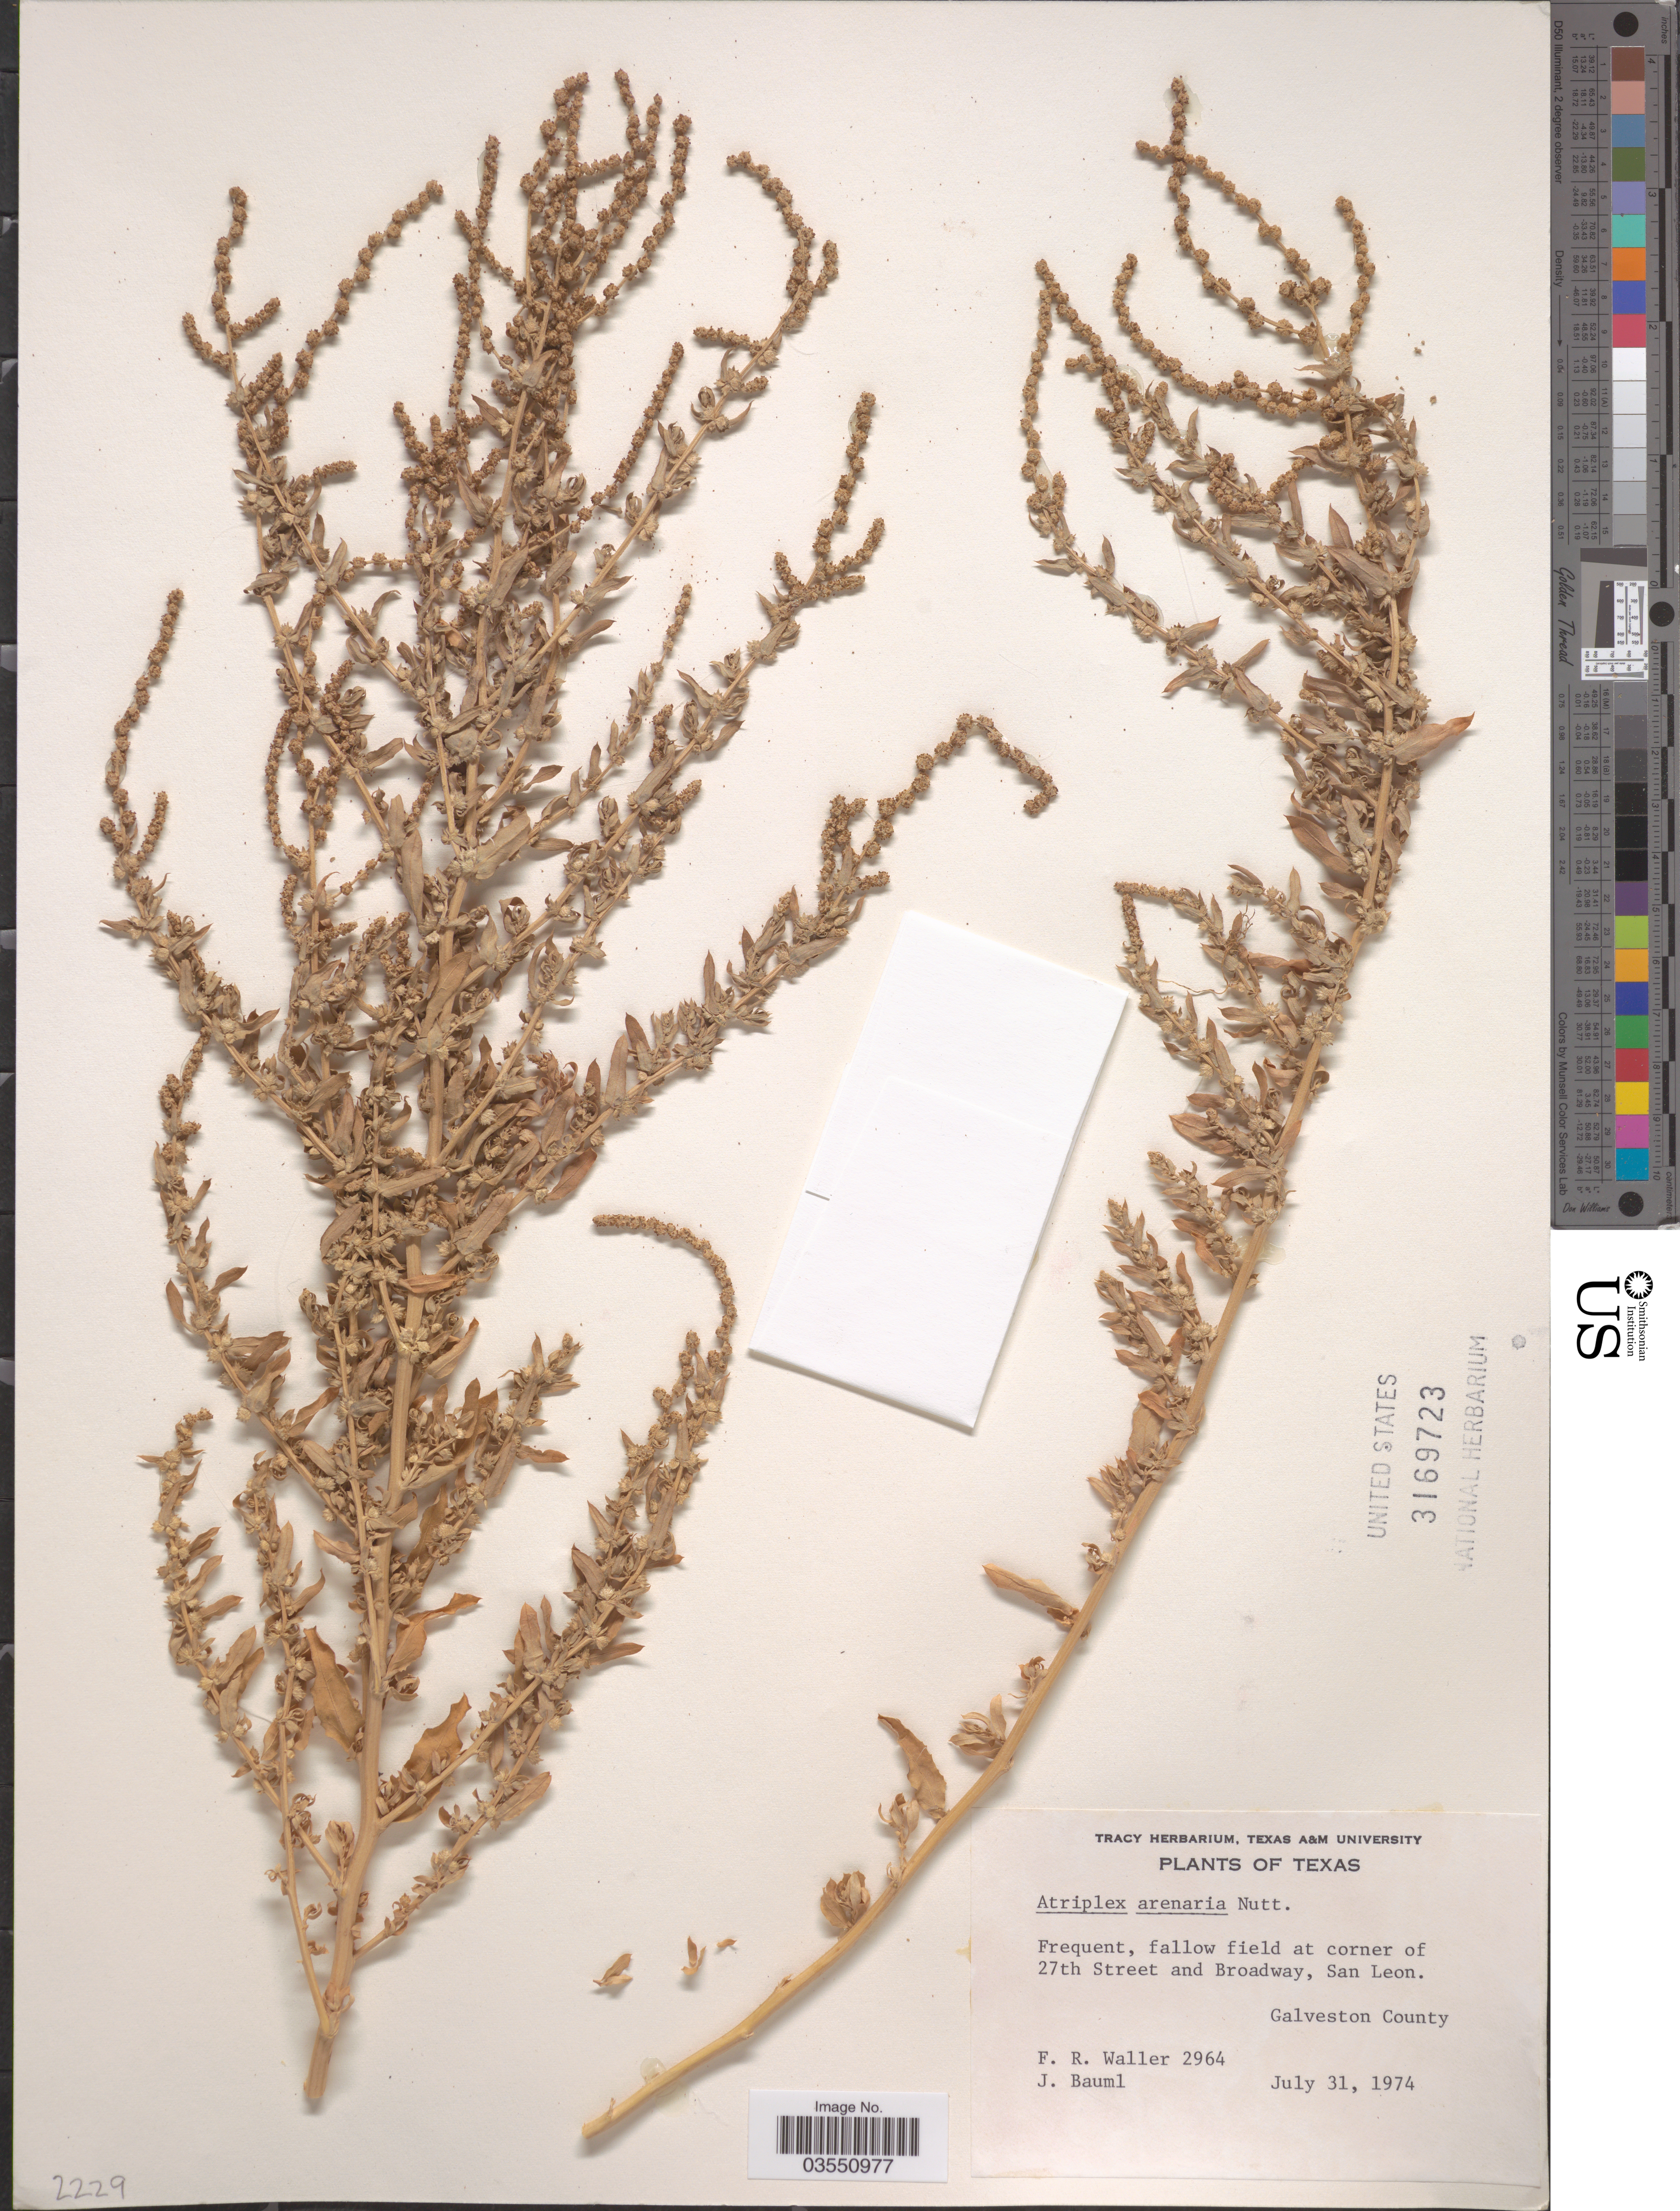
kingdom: Plantae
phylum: Tracheophyta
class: Magnoliopsida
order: Caryophyllales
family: Amaranthaceae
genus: Atriplex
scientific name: Atriplex arenaria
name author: Nutt.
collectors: F. R. Waller & J. Bauml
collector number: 2964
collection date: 1974-07-31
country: United States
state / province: Texas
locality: Fallow field at corner of 27th Street and Broadway, San Leon. Galveston County.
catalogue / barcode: US 3169723